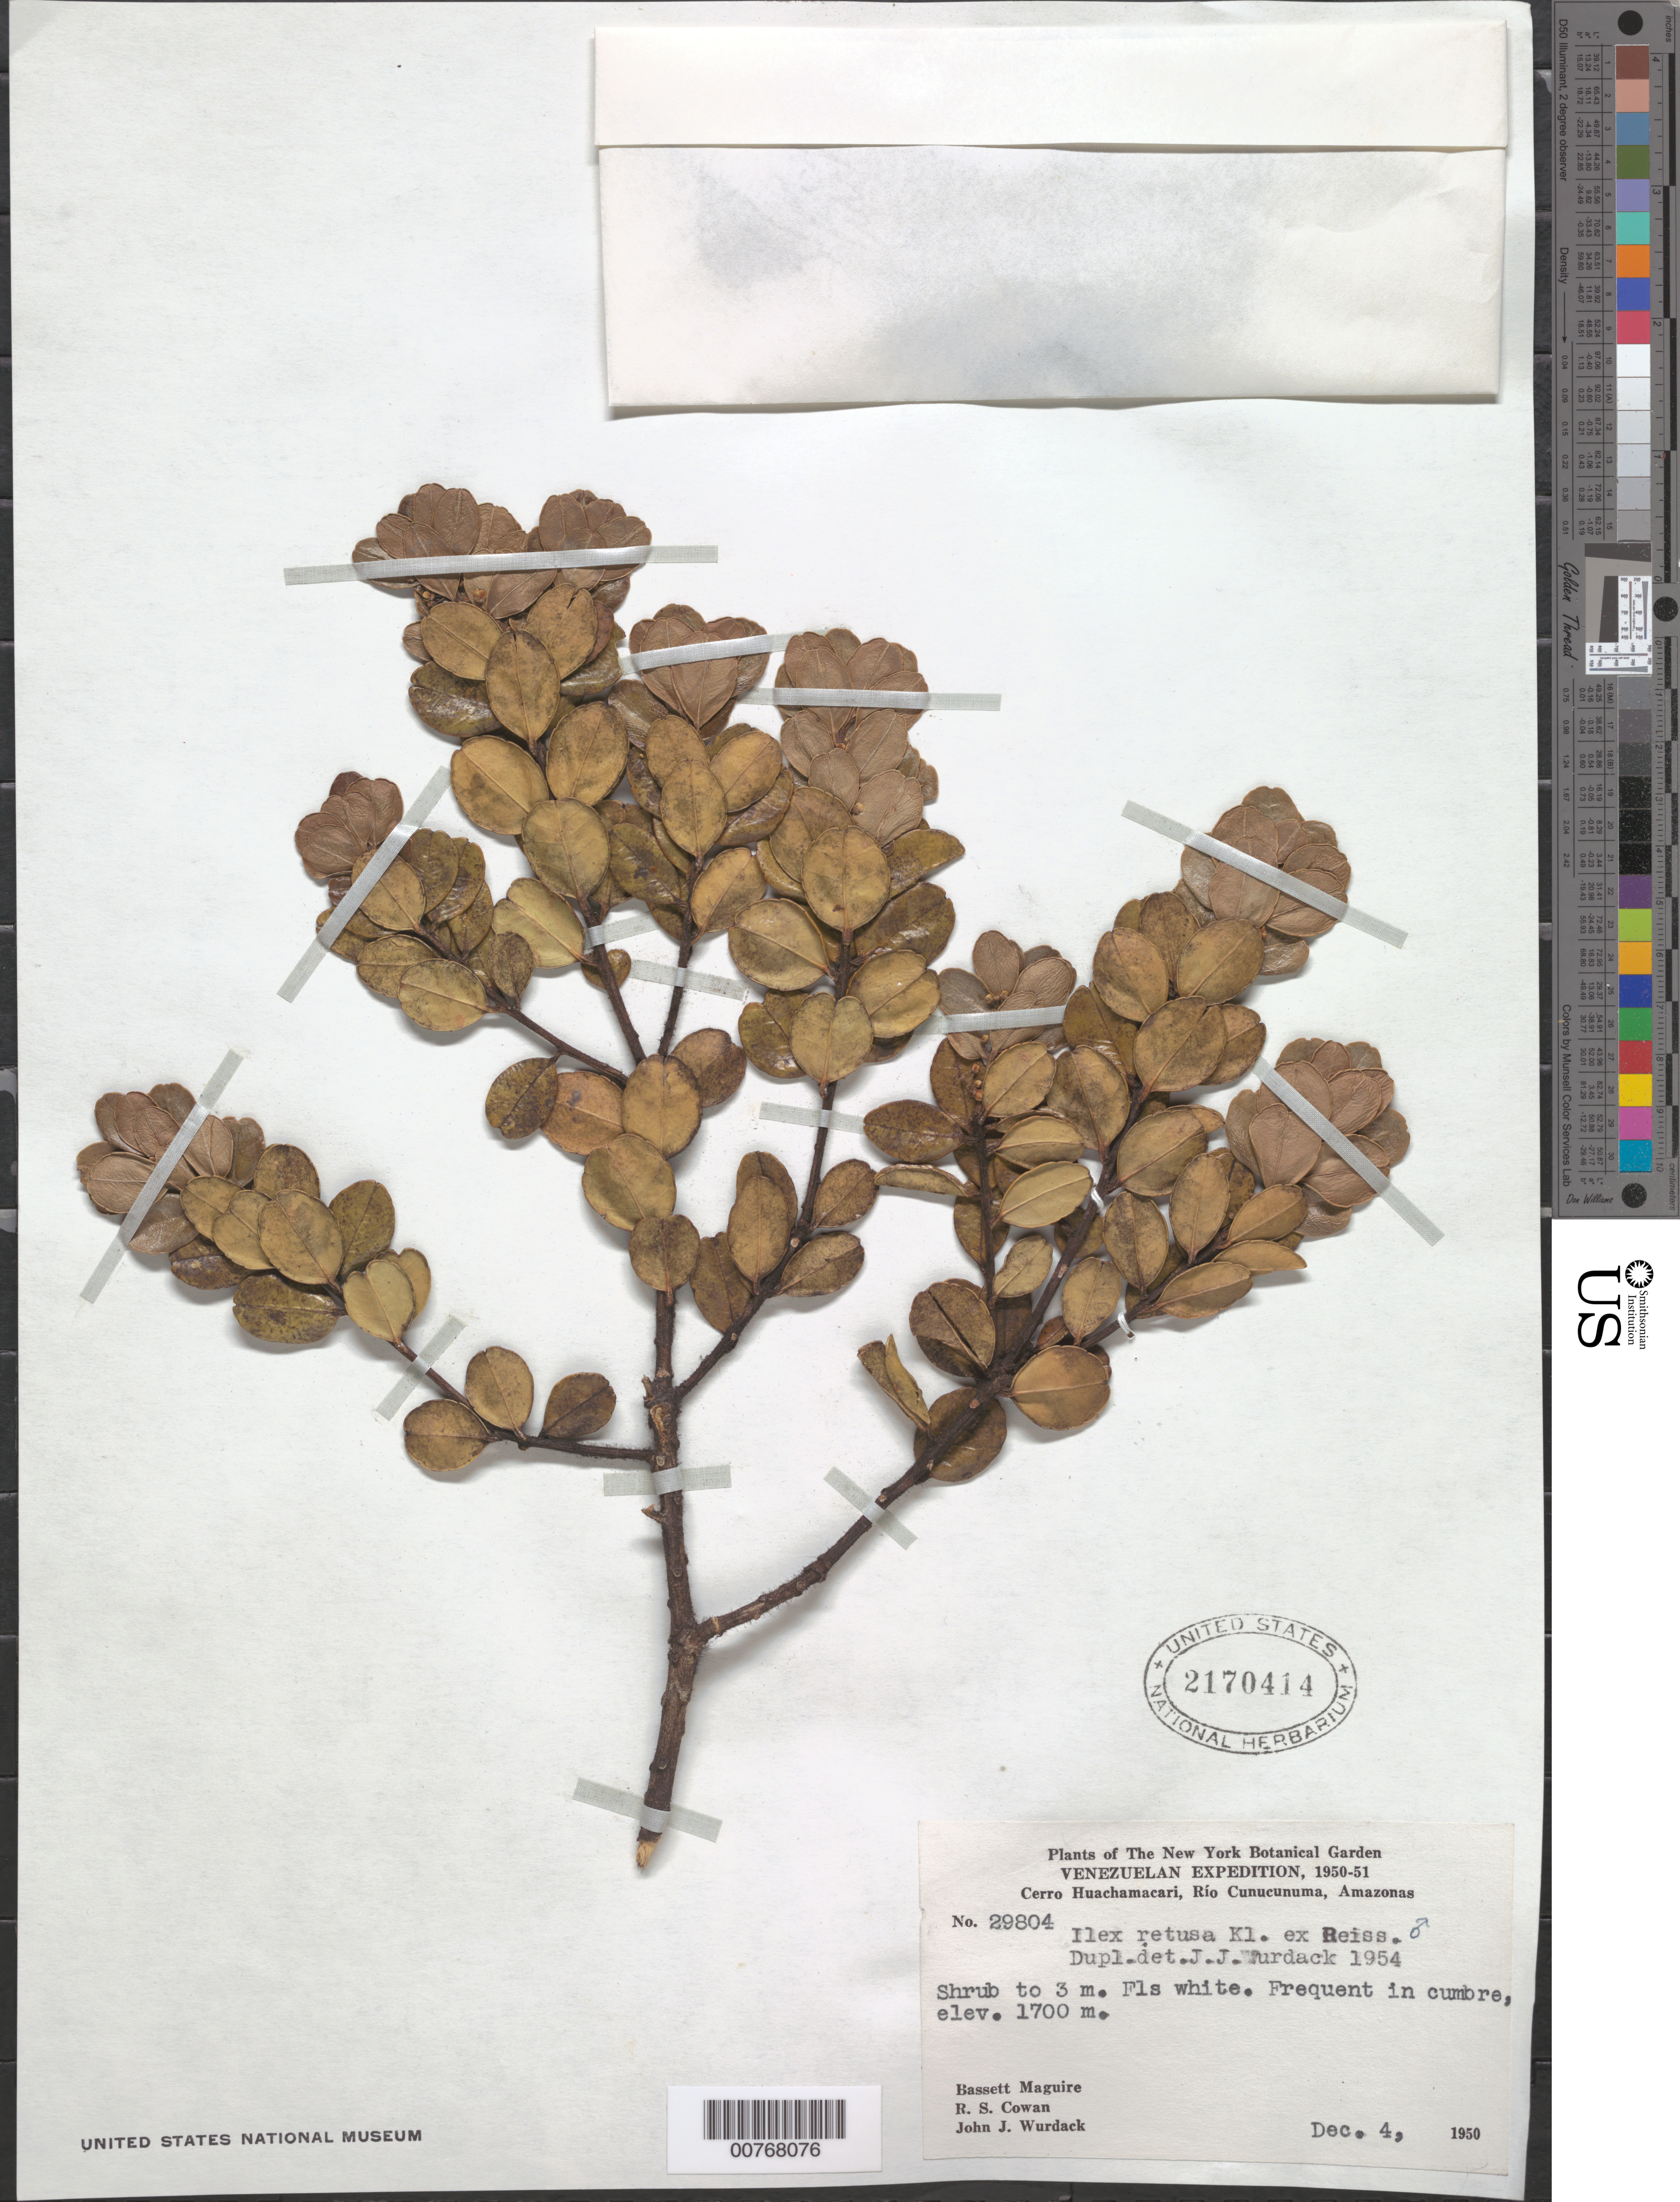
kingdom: Plantae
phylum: Tracheophyta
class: Magnoliopsida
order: Aquifoliales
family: Aquifoliaceae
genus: Ilex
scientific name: Ilex retusa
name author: Klotzsch ex Reissek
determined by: Wurdack, John J., (US), US (UNITED STATES)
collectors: B. Maguire, R. S. Cowan & J. J. Wurdack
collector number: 29804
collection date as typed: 4-Dec-50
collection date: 1950-12-04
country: Venezuela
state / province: Amazonas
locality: Cerro Huachamacari, Río Cunucunuma, summit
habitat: Summit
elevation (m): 1700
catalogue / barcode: US 2170414